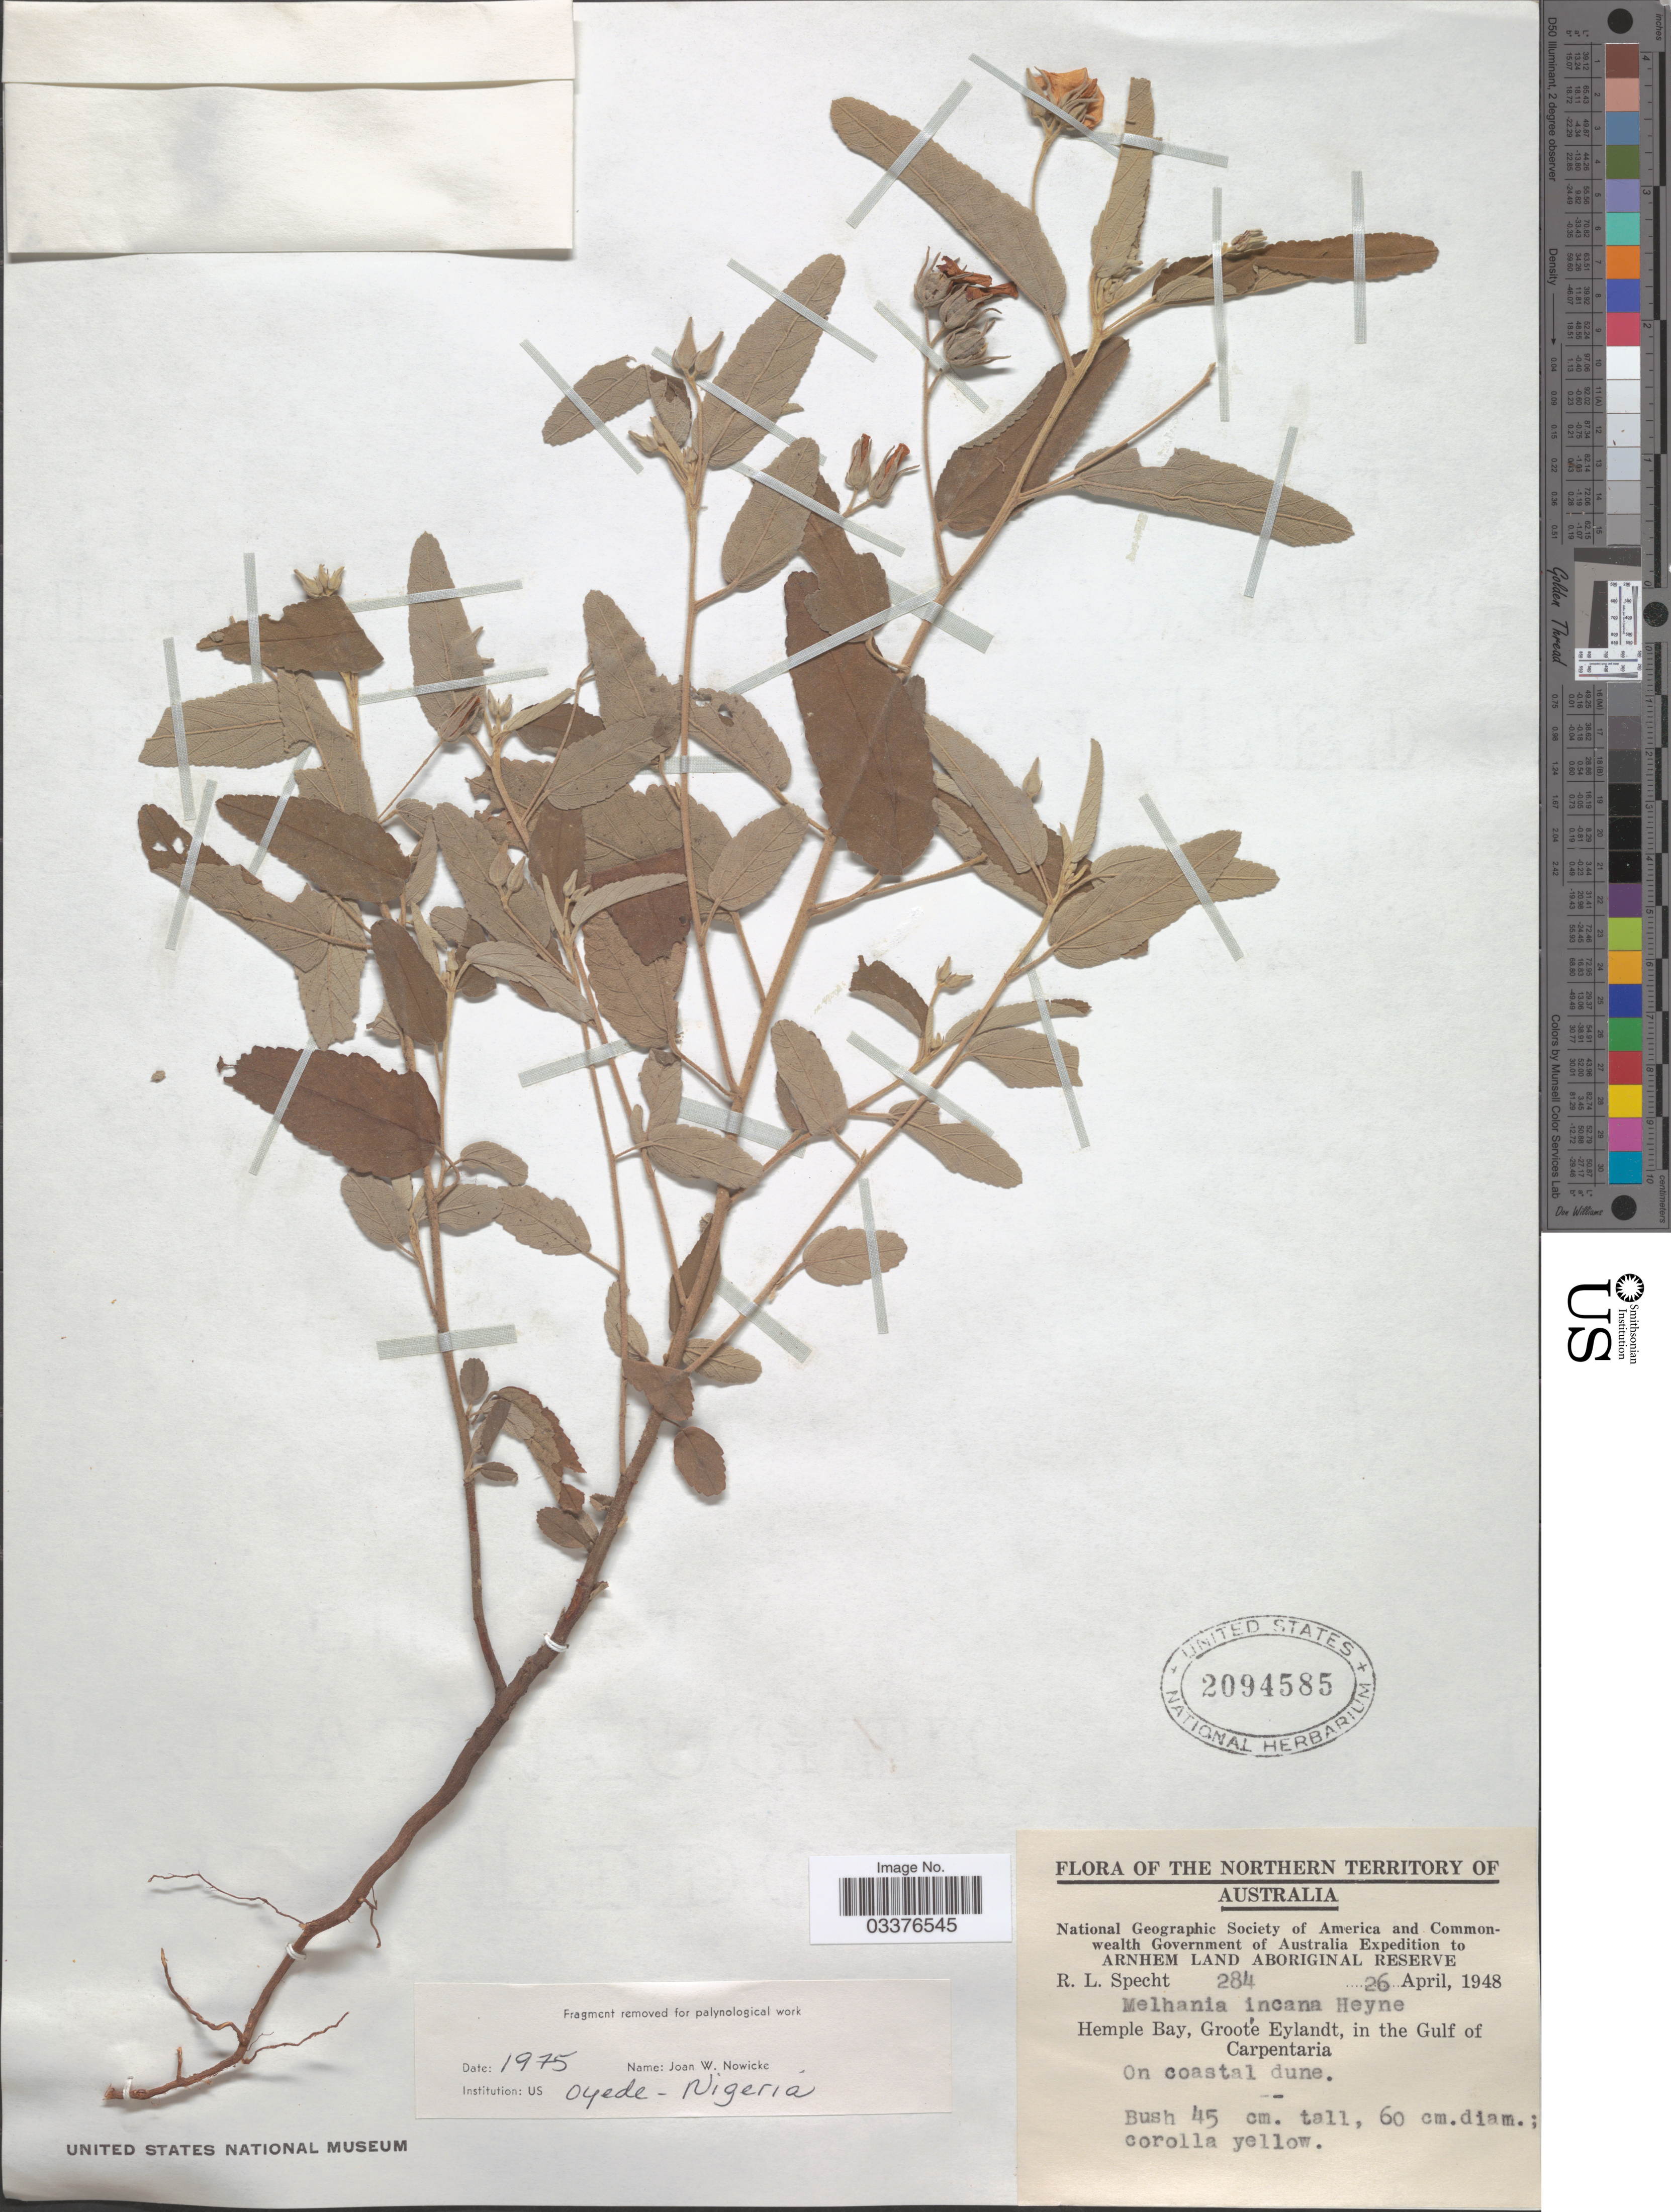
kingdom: Plantae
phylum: Tracheophyta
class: Magnoliopsida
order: Malvales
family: Malvaceae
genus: Melhania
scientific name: Melhania incana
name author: B. Heyne & Wall.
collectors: R. L. Specht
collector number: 284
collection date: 1948-04-26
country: Australia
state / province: Northern Territory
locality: Arnhem Land Aboriginal Reserve. Hemple Bay, Groote Eylandt, in the Gulf of Carpentaria.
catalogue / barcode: US 2094585